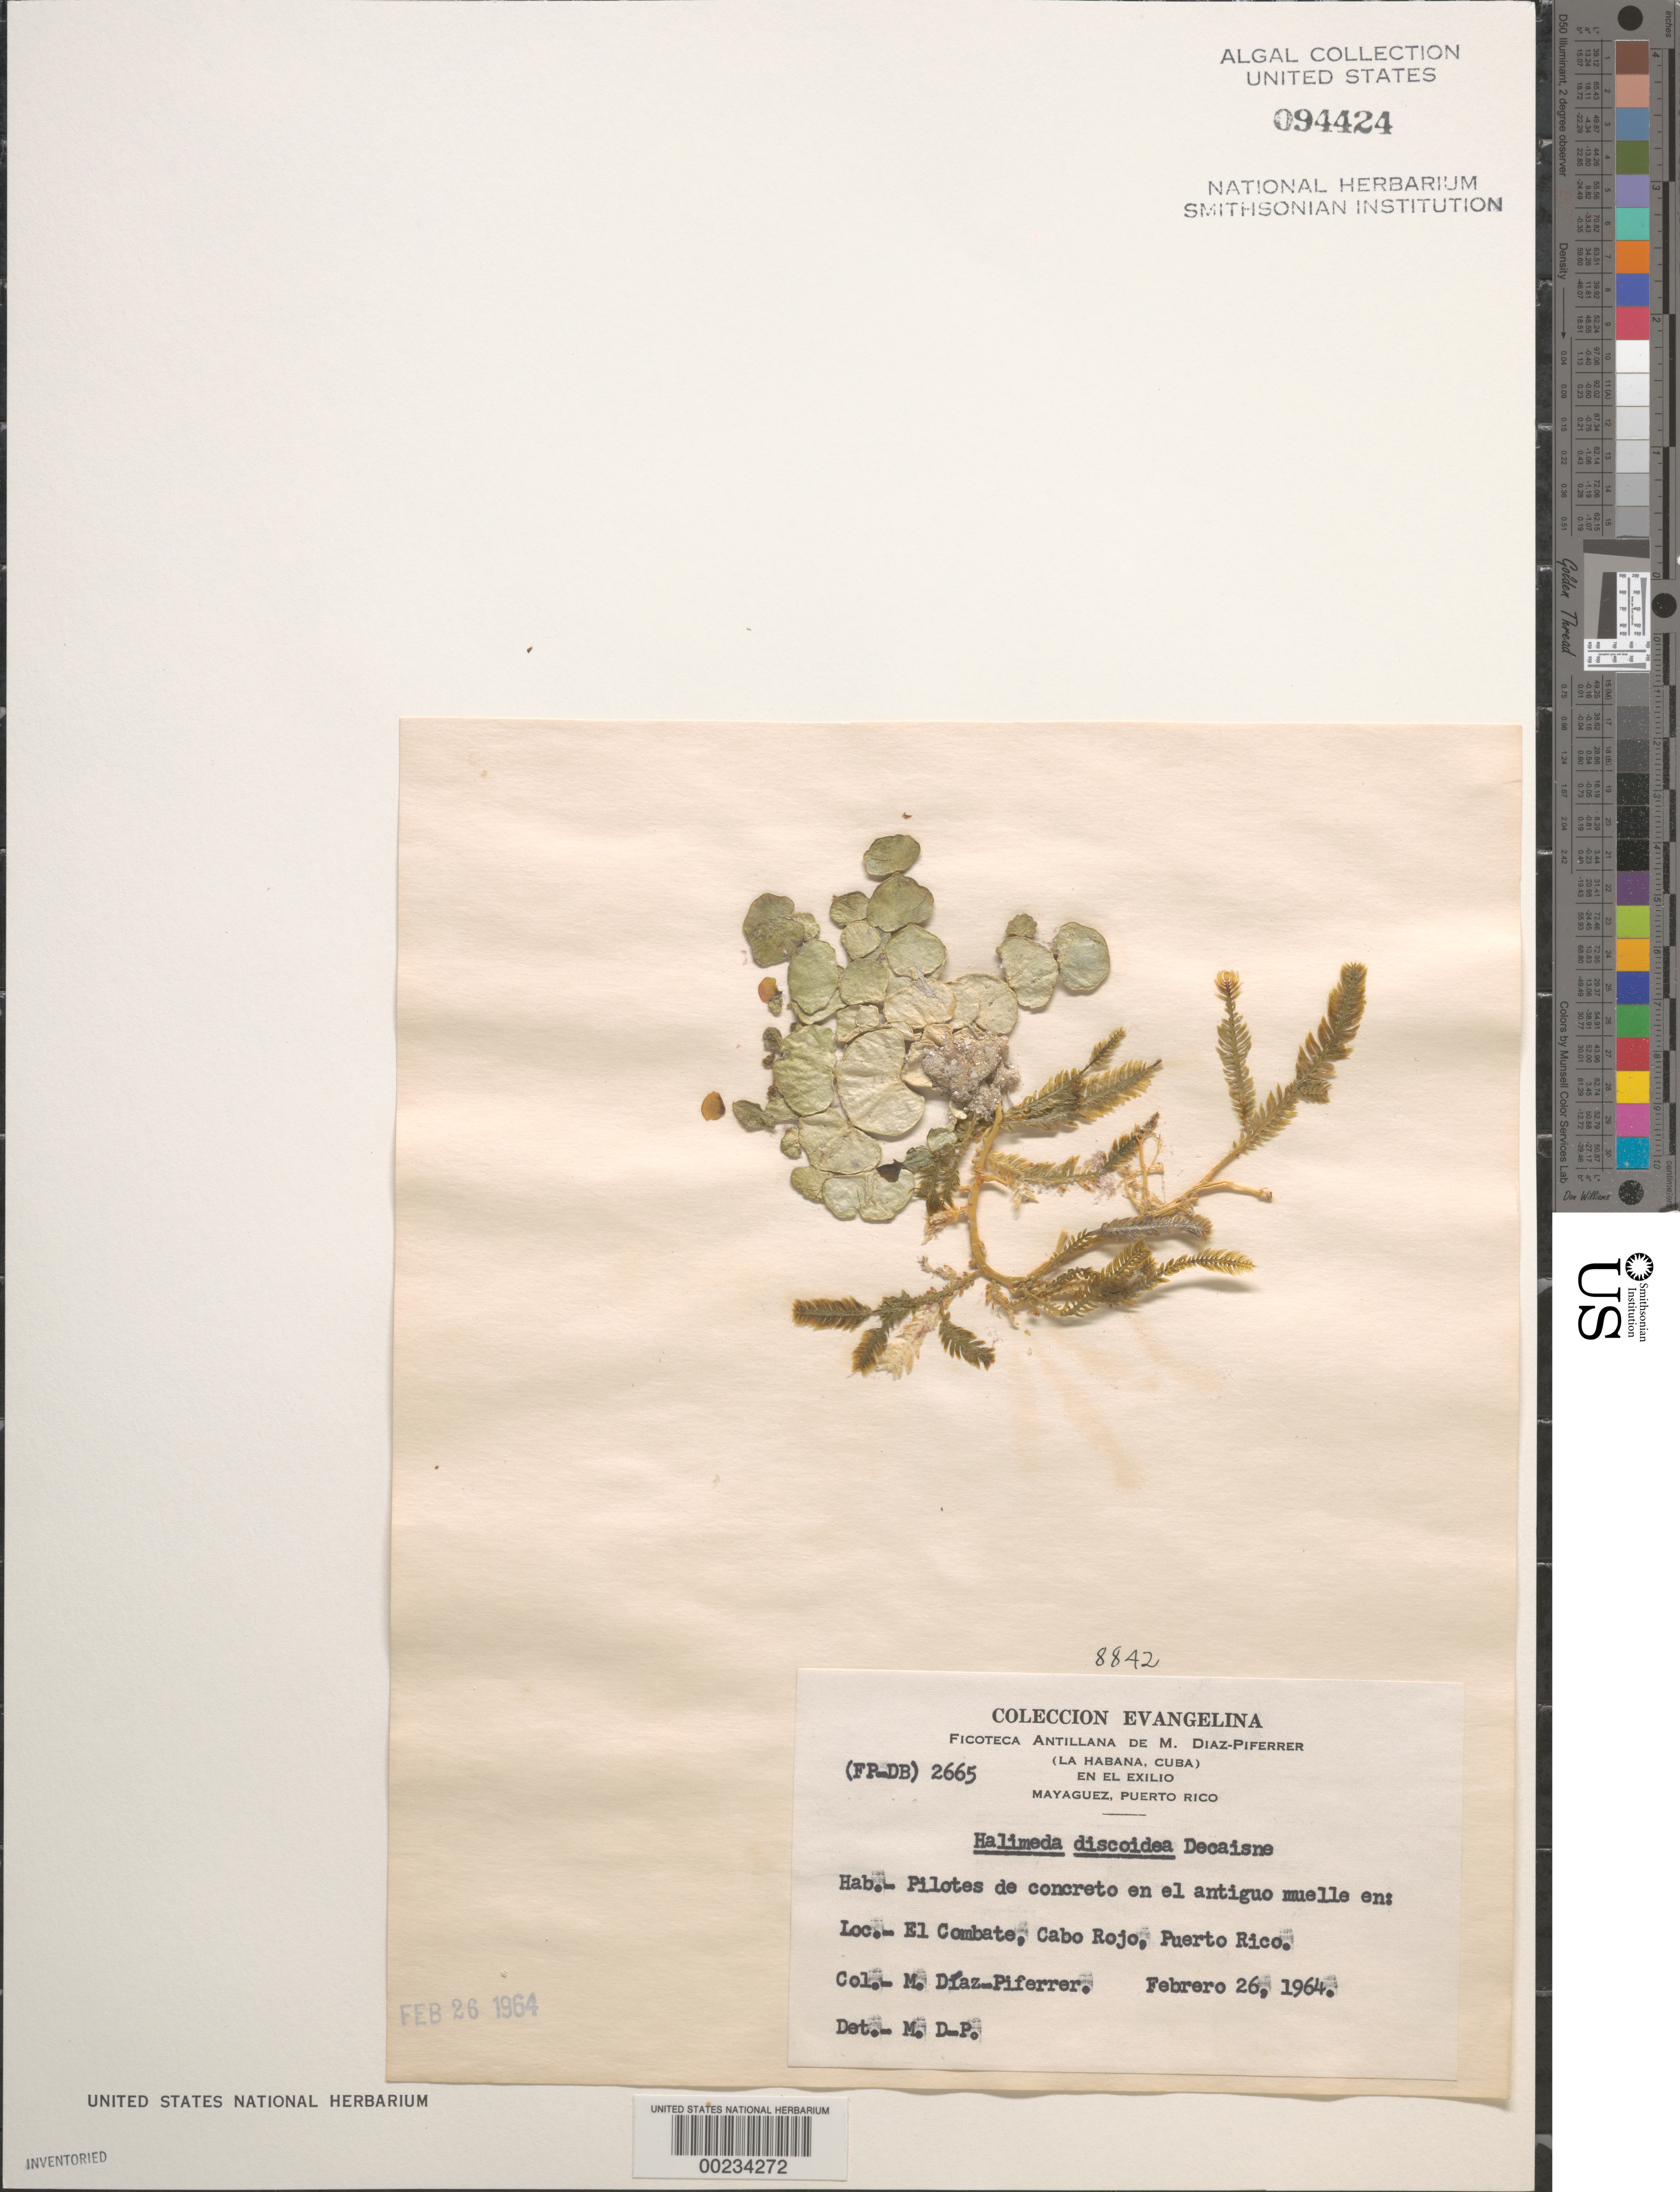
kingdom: Plantae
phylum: Chlorophyta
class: Ulvophyceae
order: Bryopsidales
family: Halimedaceae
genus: Halimeda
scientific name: Halimeda discoidea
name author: Decne.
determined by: Diaz-Piferrer, M.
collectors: M. Diaz-Piferrer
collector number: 8842 & (FP-DB) 2665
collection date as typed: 26 Feb 1964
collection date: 1964-02-26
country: Puerto Rico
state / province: Cabo Rojo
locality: El Combate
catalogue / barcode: US 94424